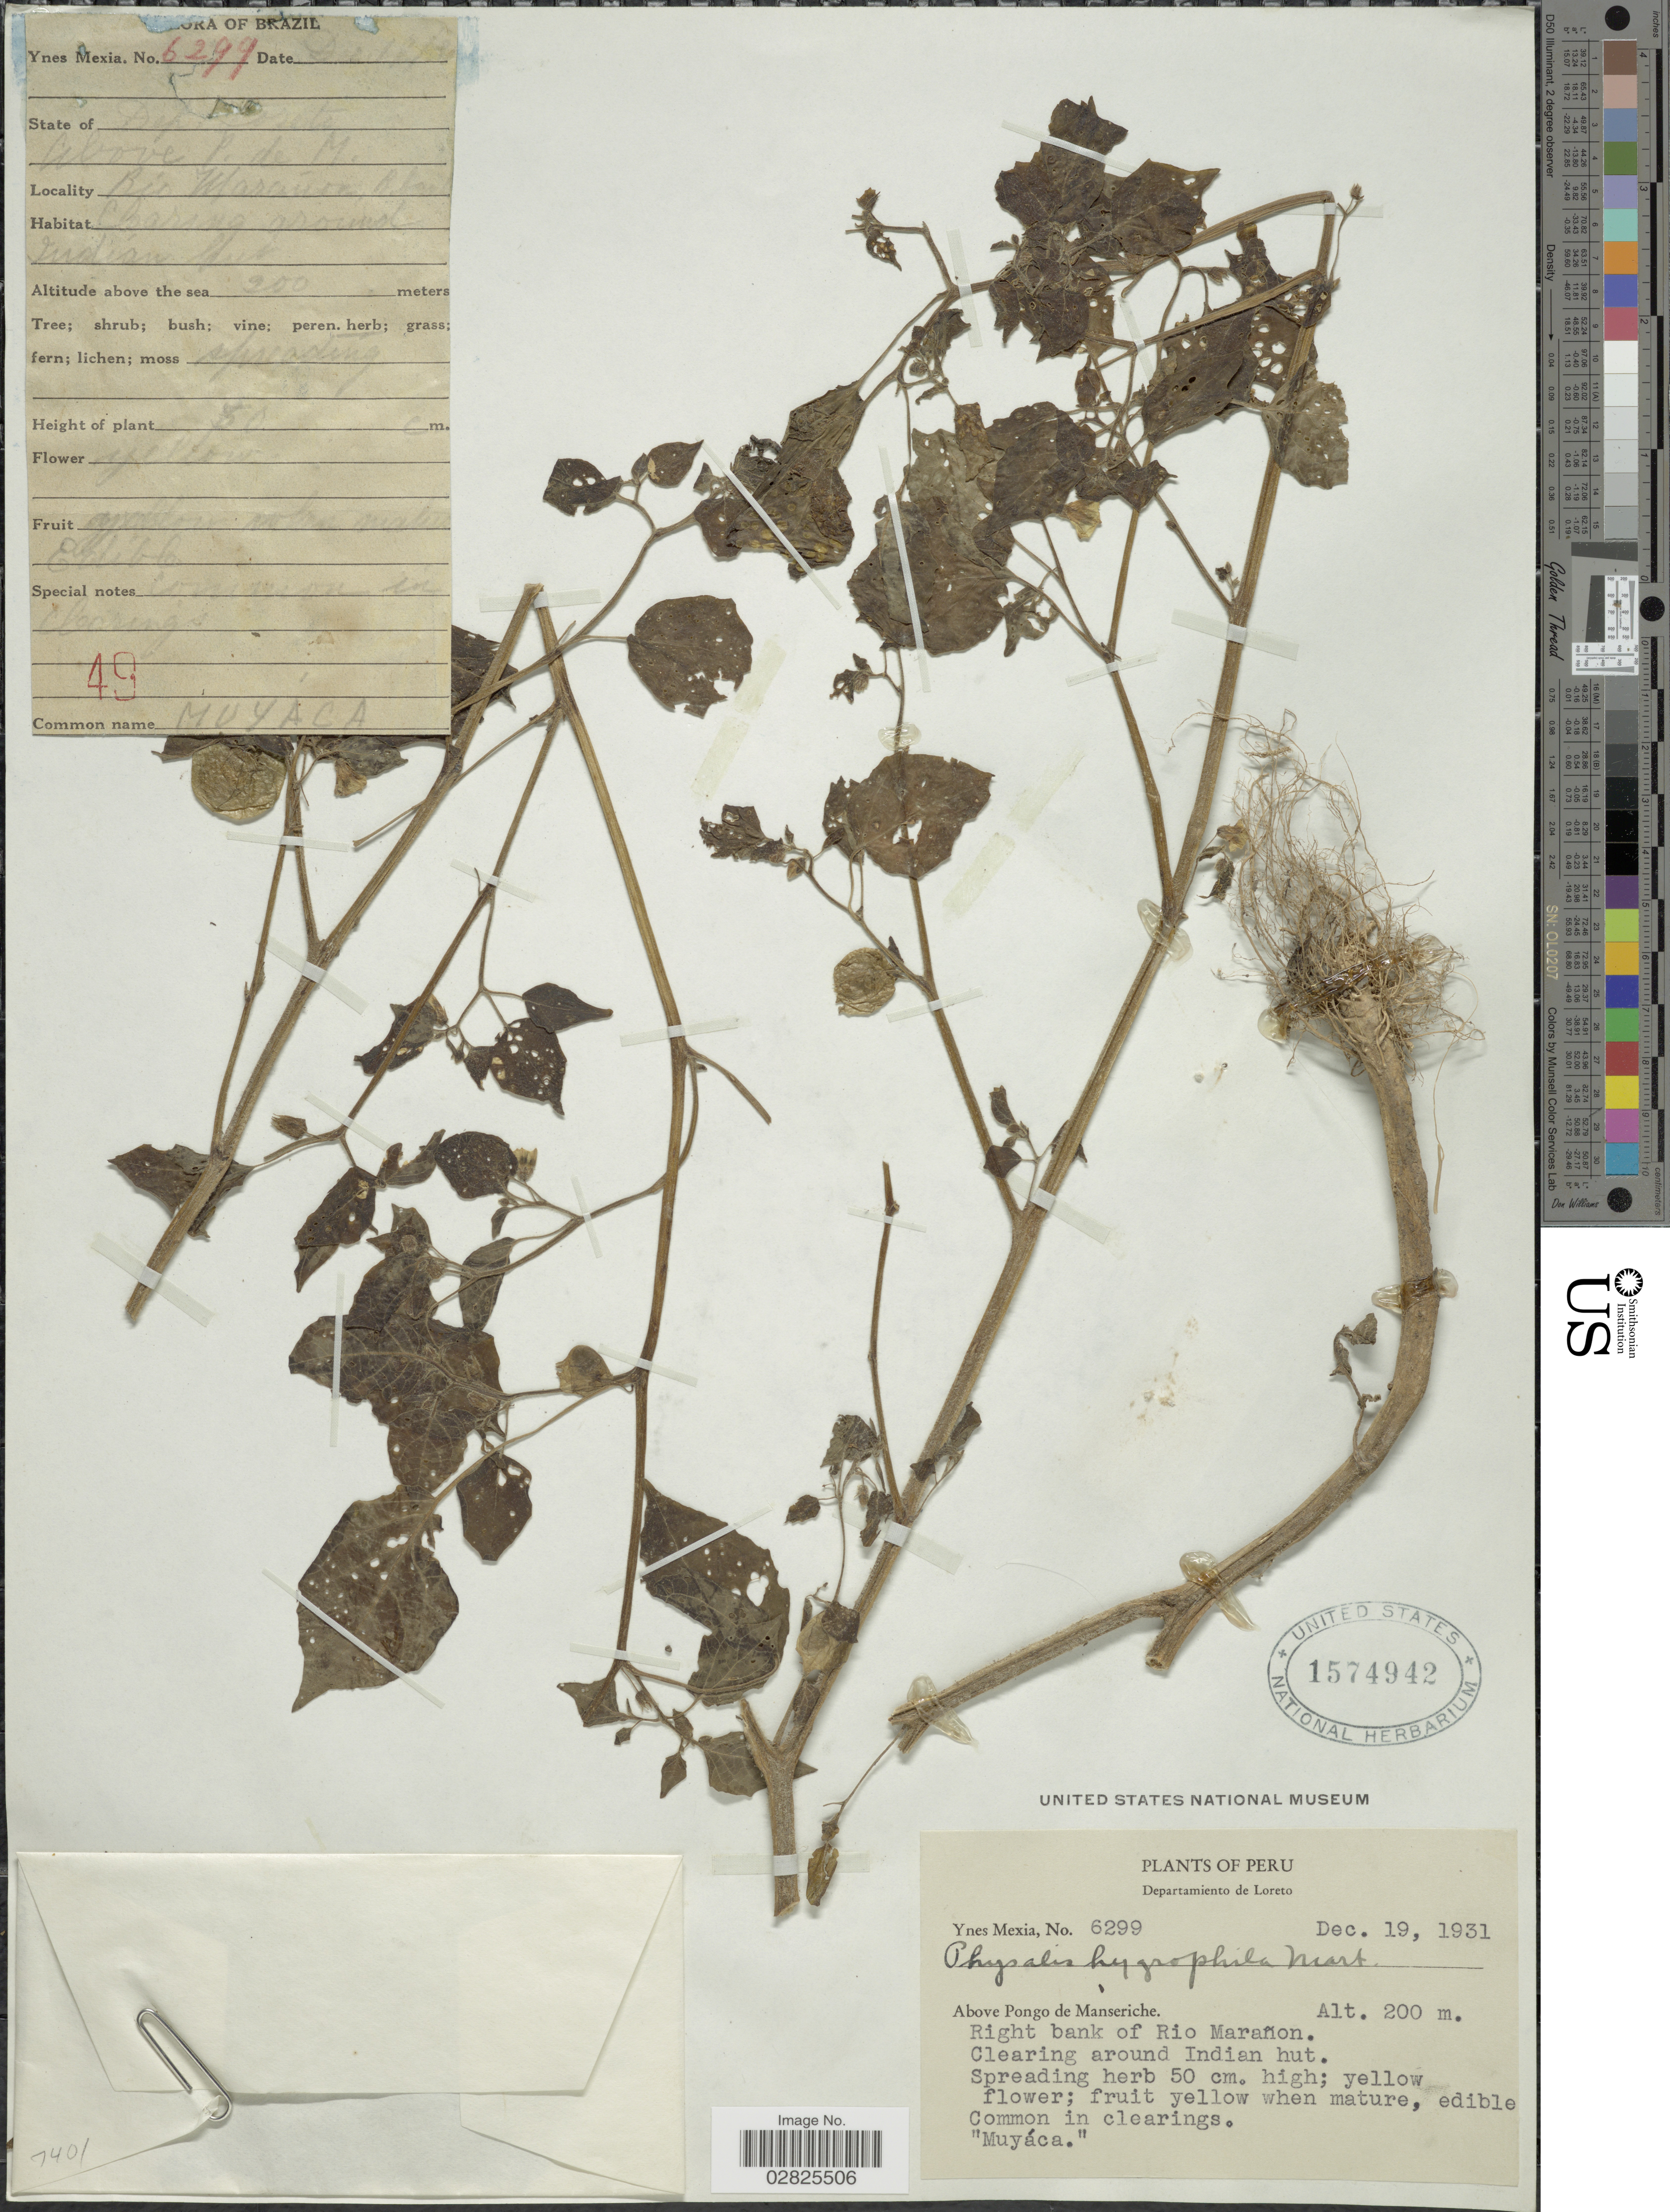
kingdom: Plantae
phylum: Tracheophyta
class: Magnoliopsida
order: Solanales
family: Solanaceae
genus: Physalis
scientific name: Physalis hygrophila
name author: Mart.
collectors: Y. Mexia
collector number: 6299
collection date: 1931-12-19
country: Peru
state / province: Loreto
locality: Departamento de Loreto. Above Pongo de Manseriche. Right bank of Rio Marañon.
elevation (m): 200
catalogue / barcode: US 1574942